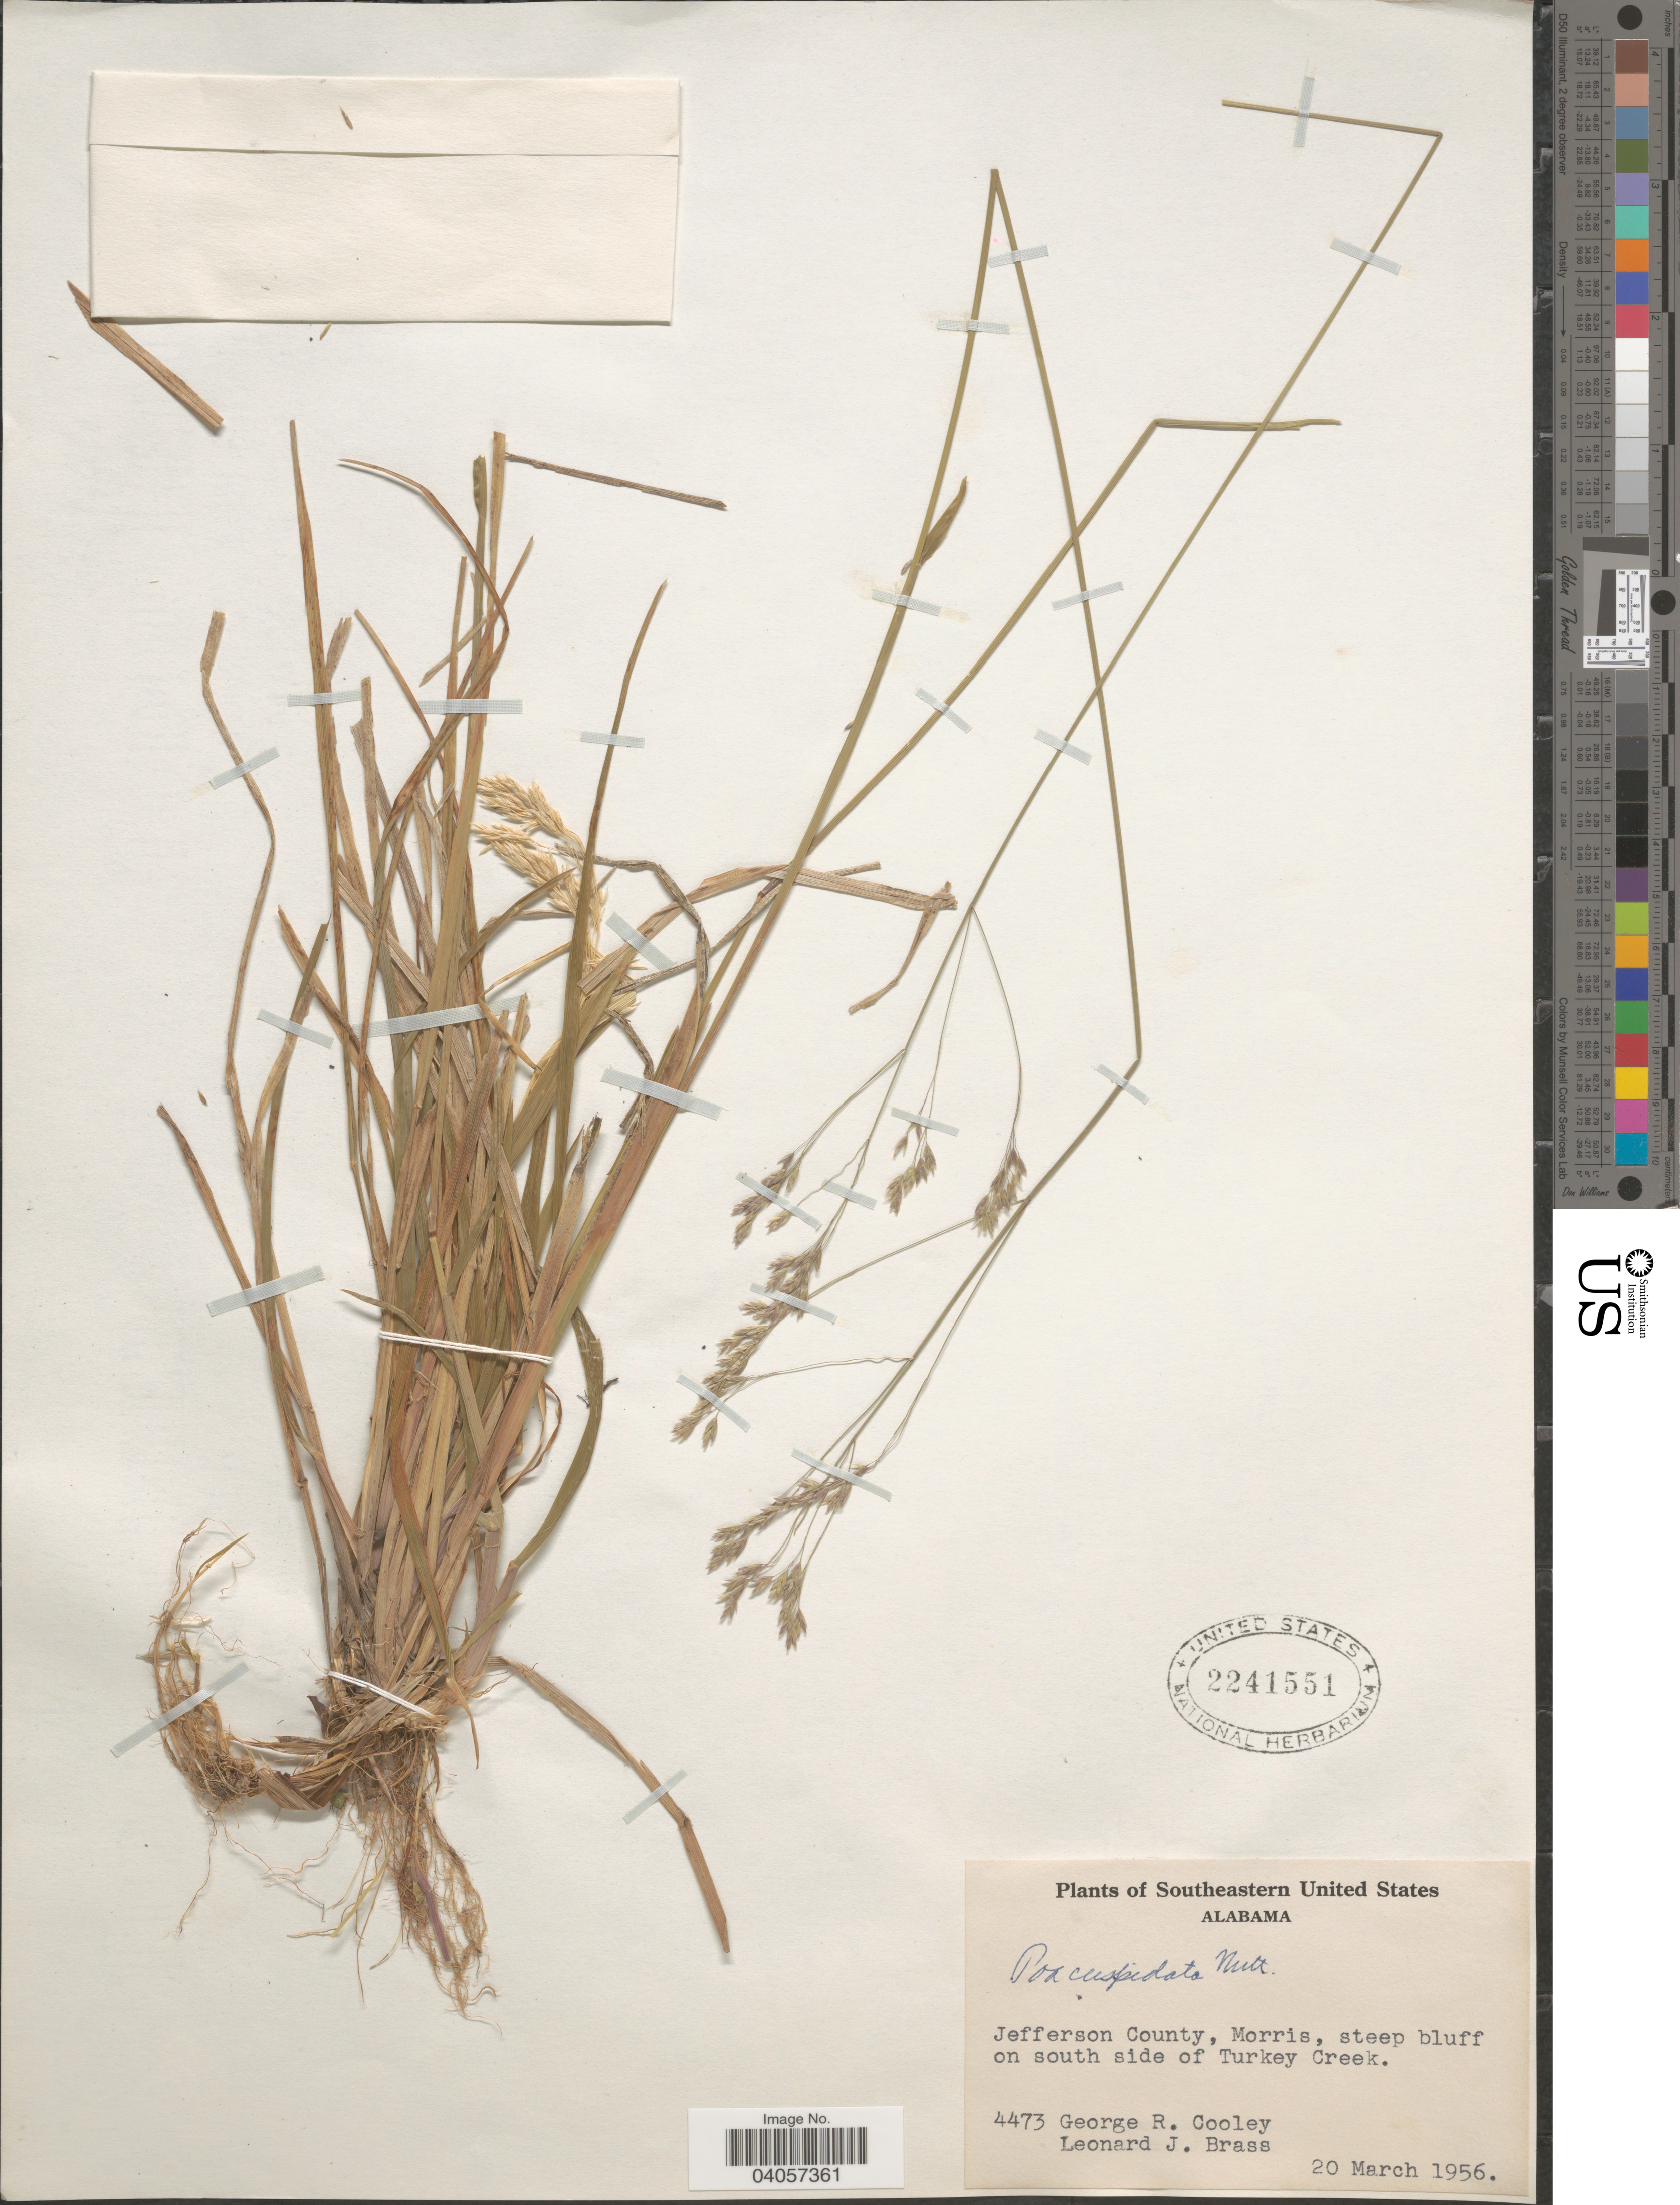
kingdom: Plantae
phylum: Tracheophyta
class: Liliopsida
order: Poales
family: Poaceae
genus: Poa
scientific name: Poa cuspidata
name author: Nutt.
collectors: G. R. Cooley & L. J. Brass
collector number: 4473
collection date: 1956-03-20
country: United States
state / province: Alabama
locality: Southeastern United States. Jefferson County, Morris, steep bluff on south side of Turkey Creek.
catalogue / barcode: US 2241551